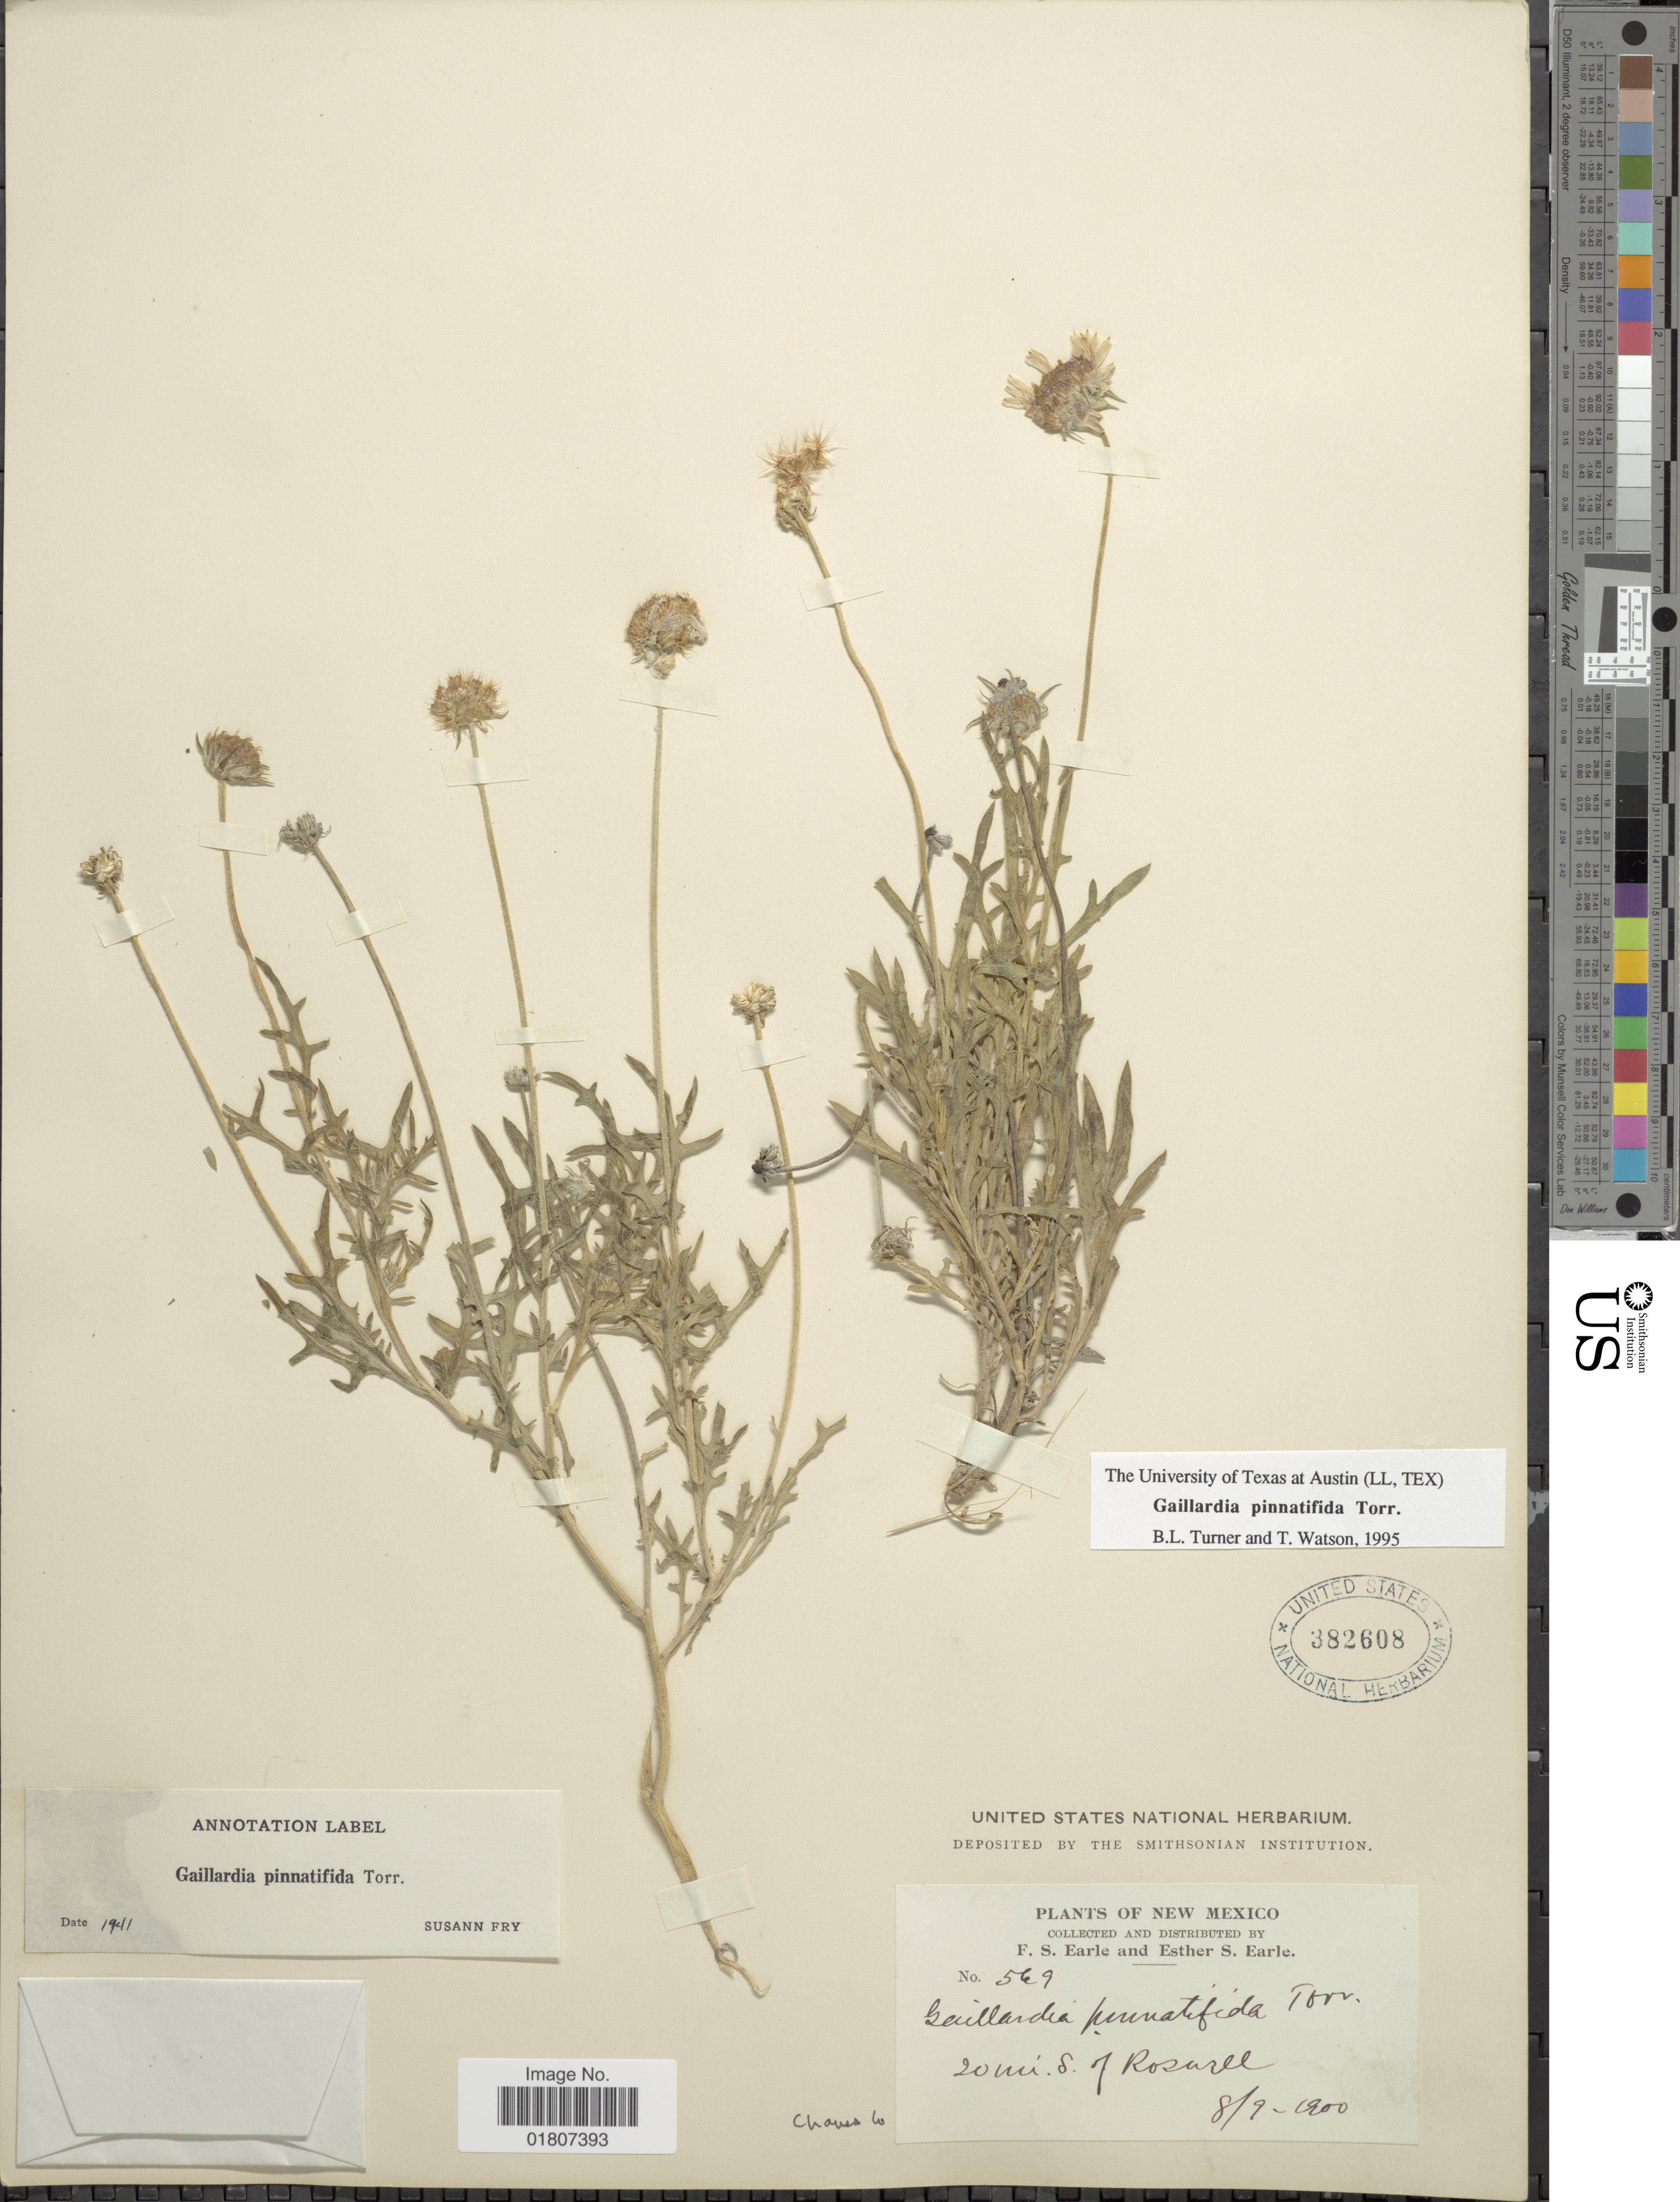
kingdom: Plantae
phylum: Tracheophyta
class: Magnoliopsida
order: Asterales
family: Asteraceae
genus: Gaillardia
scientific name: Gaillardia pinnatifida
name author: Torr.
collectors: F. S. Earle & E. S. Earle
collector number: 569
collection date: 1900-08-09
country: United States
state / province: New Mexico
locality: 20 mi. S. of Roswell, Chaves Co.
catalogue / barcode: US 382608